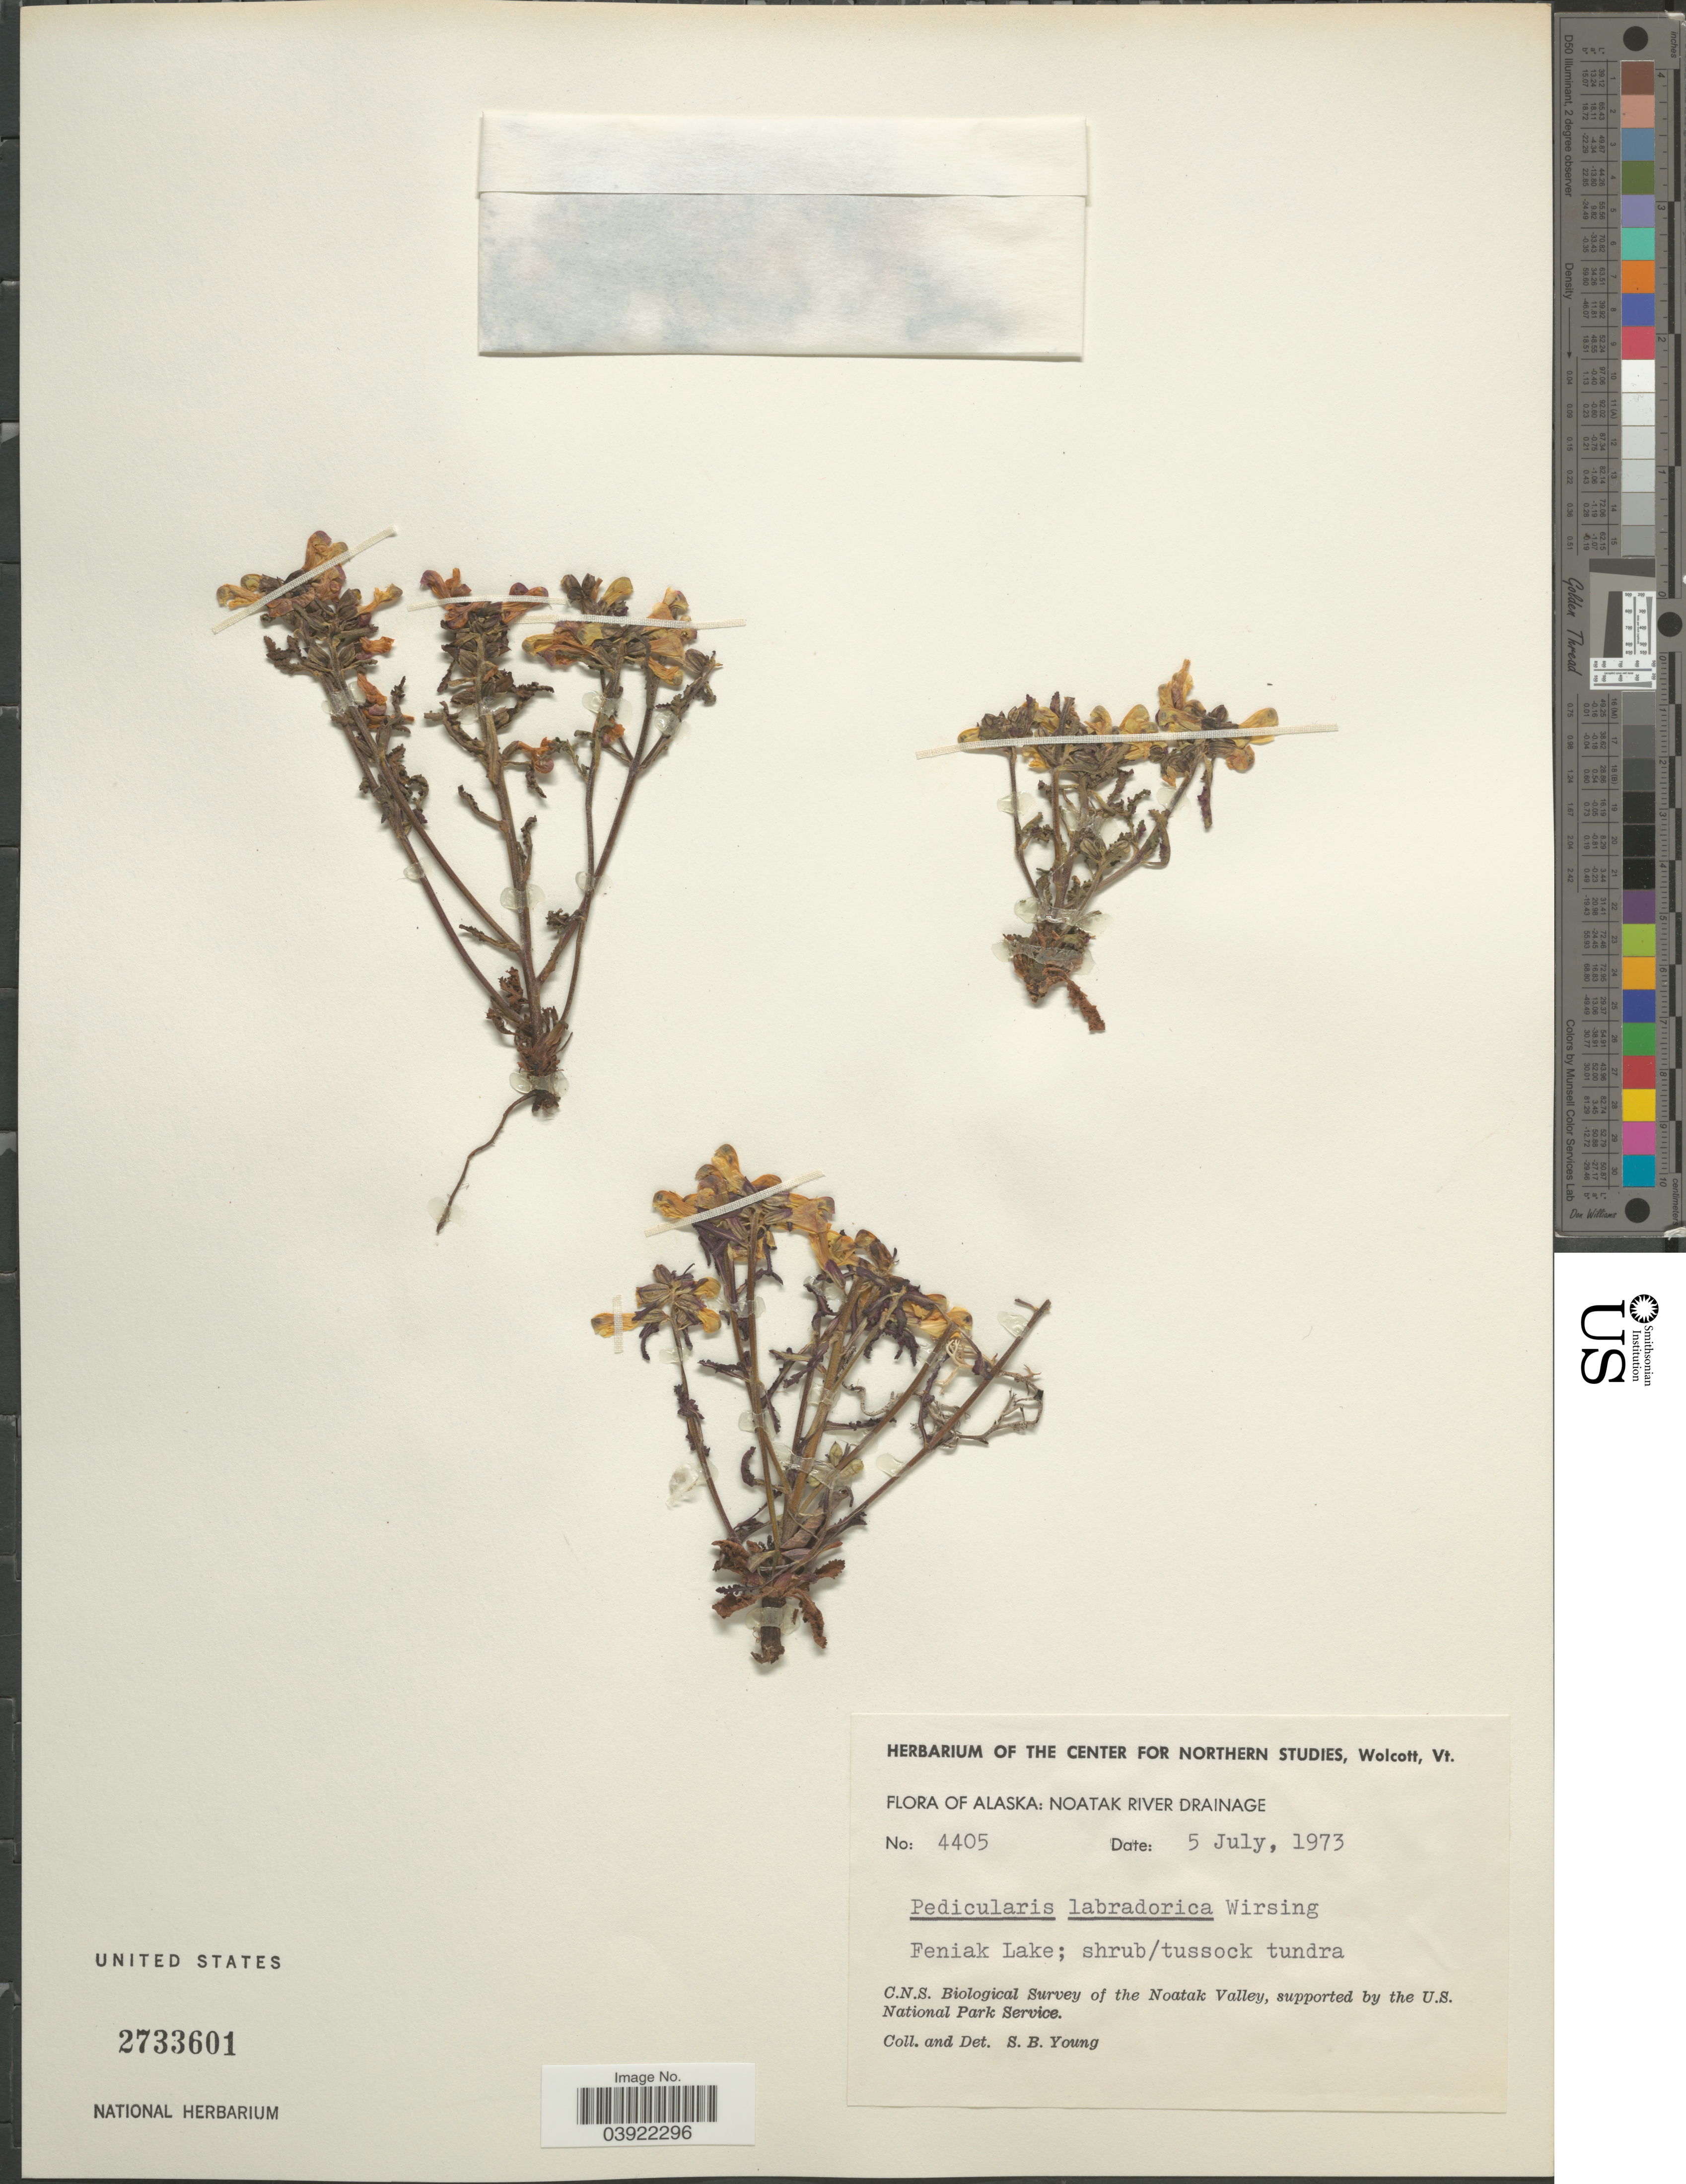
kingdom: Plantae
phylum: Tracheophyta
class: Magnoliopsida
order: Lamiales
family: Orobanchaceae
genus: Pedicularis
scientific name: Pedicularis labradorica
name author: Wirsing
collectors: S. Young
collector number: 4405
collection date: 1973-07-05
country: United States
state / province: Alaska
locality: Noatak River Drainage. Feniak Lake. The Noatak Valley.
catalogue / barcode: US 2733601